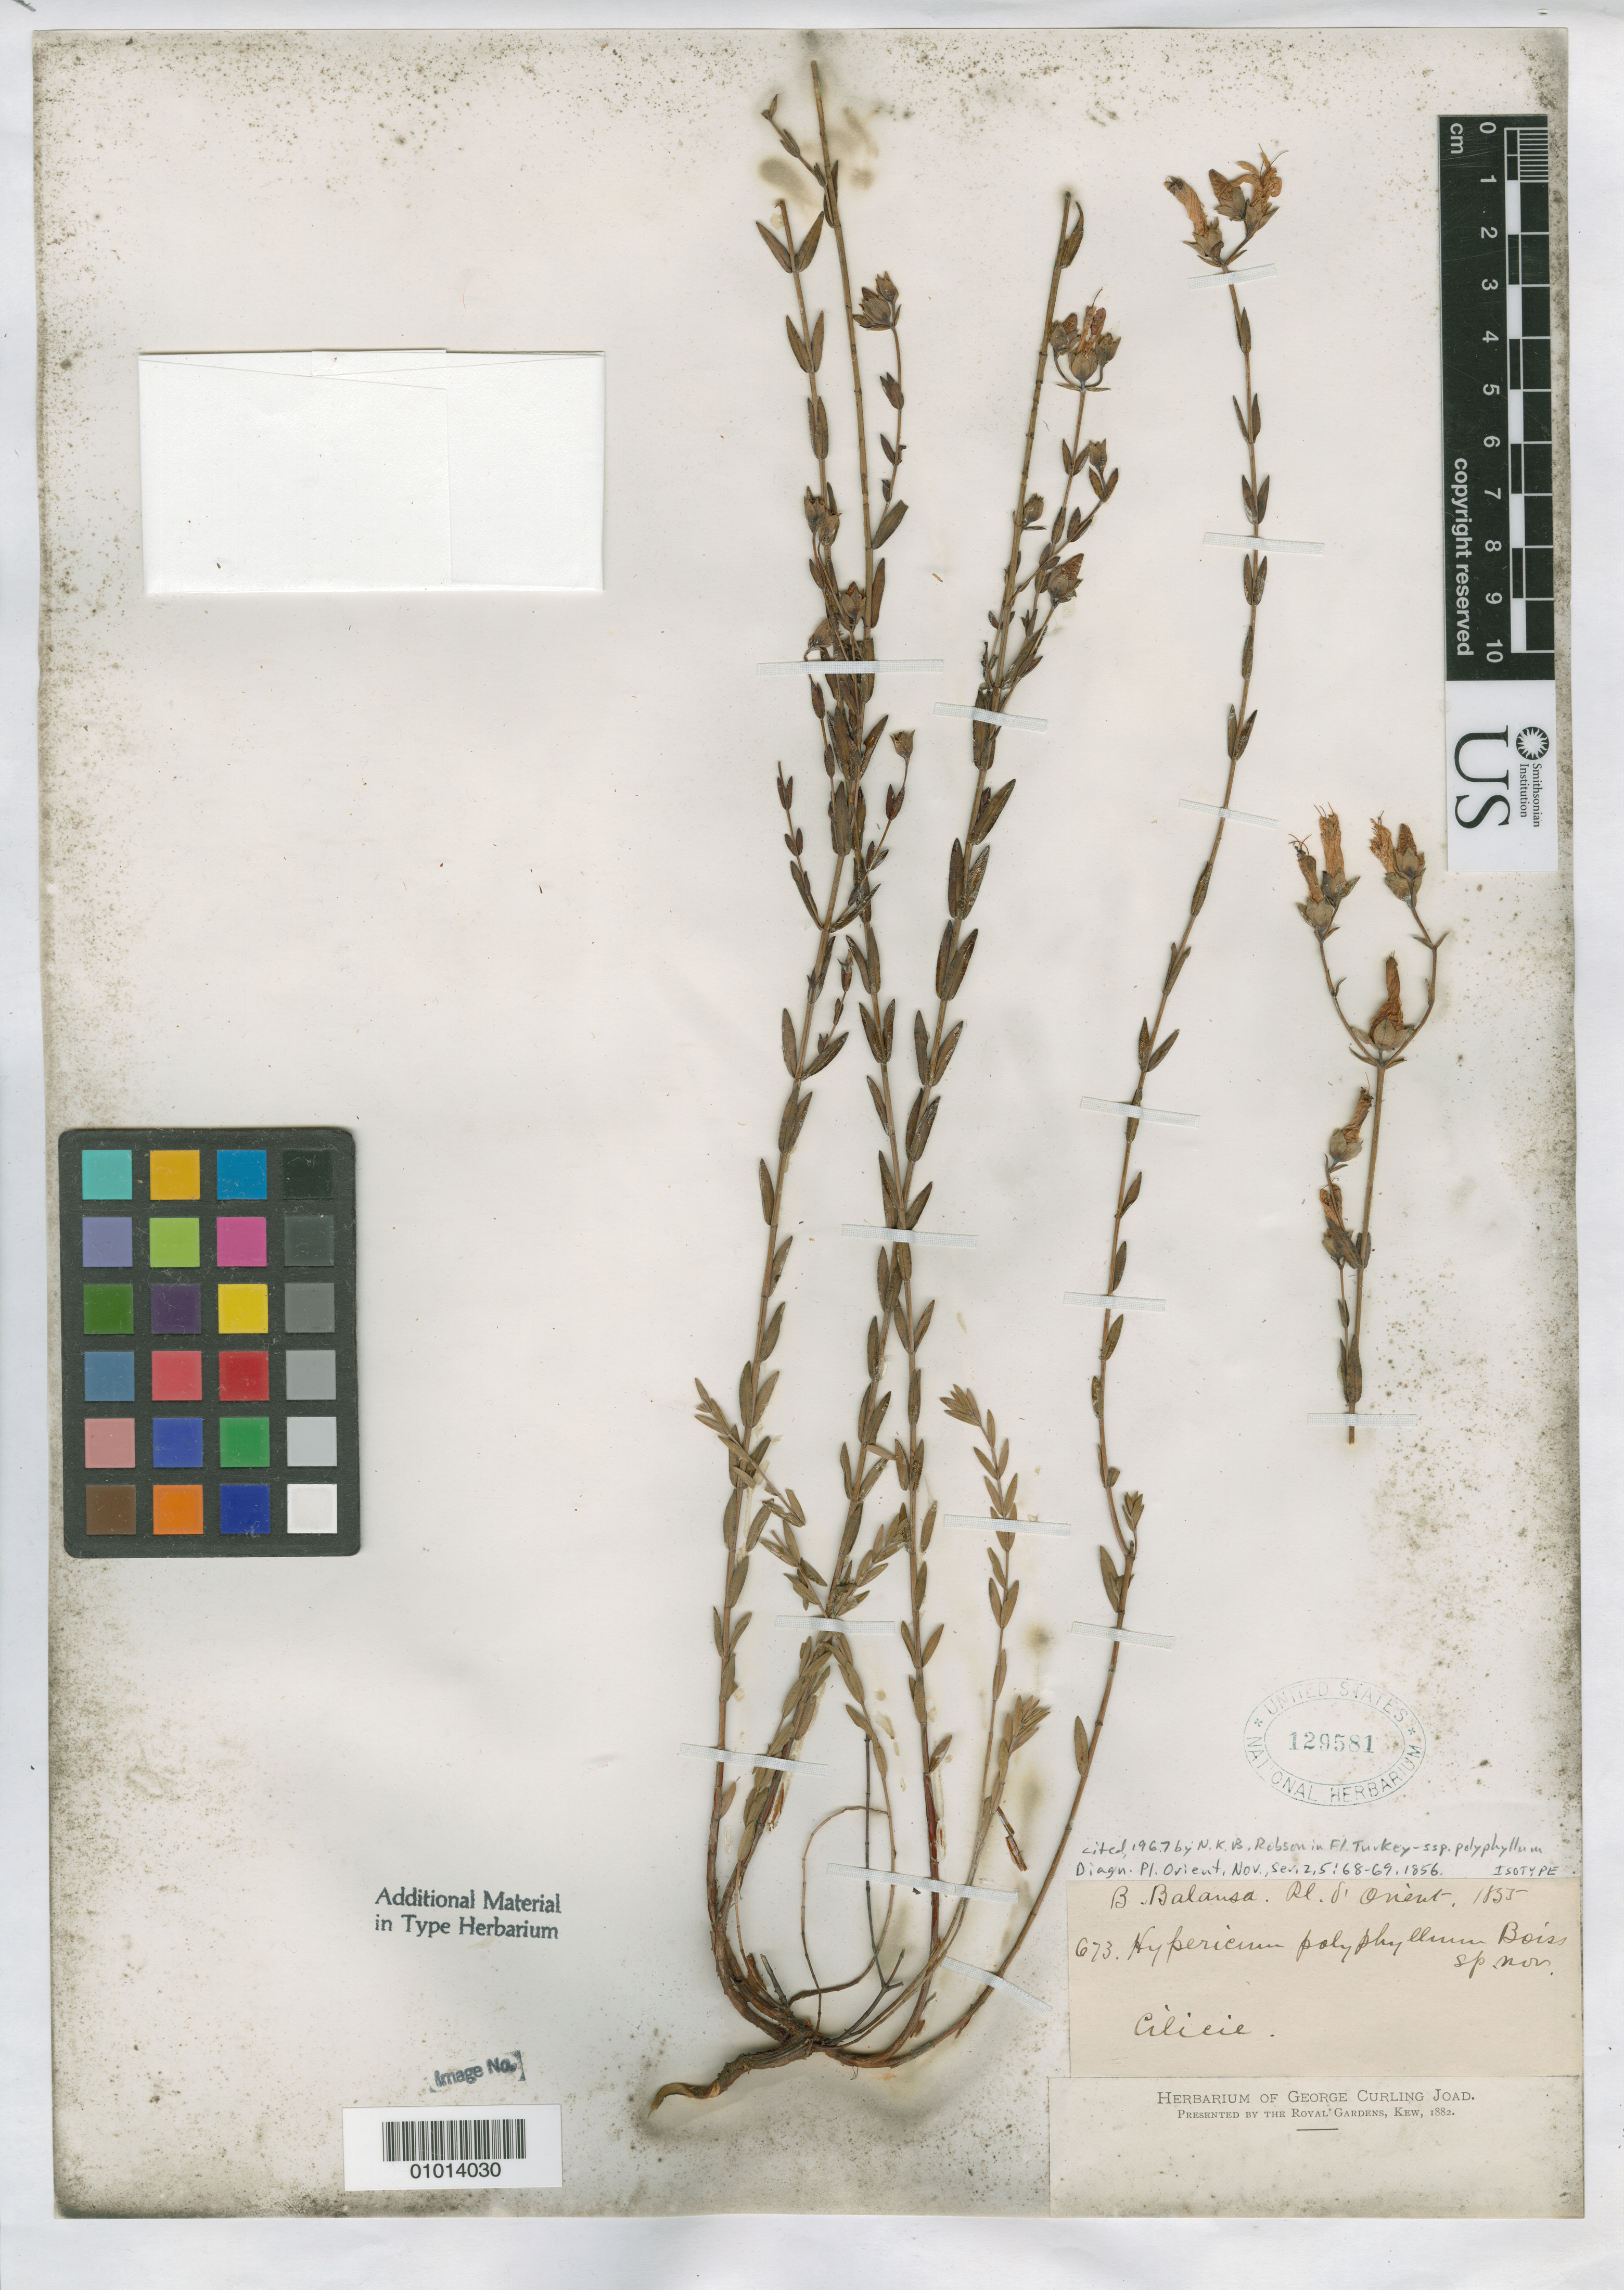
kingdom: Plantae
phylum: Tracheophyta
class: Magnoliopsida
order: Malpighiales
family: Hypericaceae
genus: Hypericum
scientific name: Hypericum polyphyllum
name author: Boiss. & Balansa in Boiss.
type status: Isotype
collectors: B. Balansa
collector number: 673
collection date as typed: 1855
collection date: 1855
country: Turkey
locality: Cilicie.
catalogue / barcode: US 129581